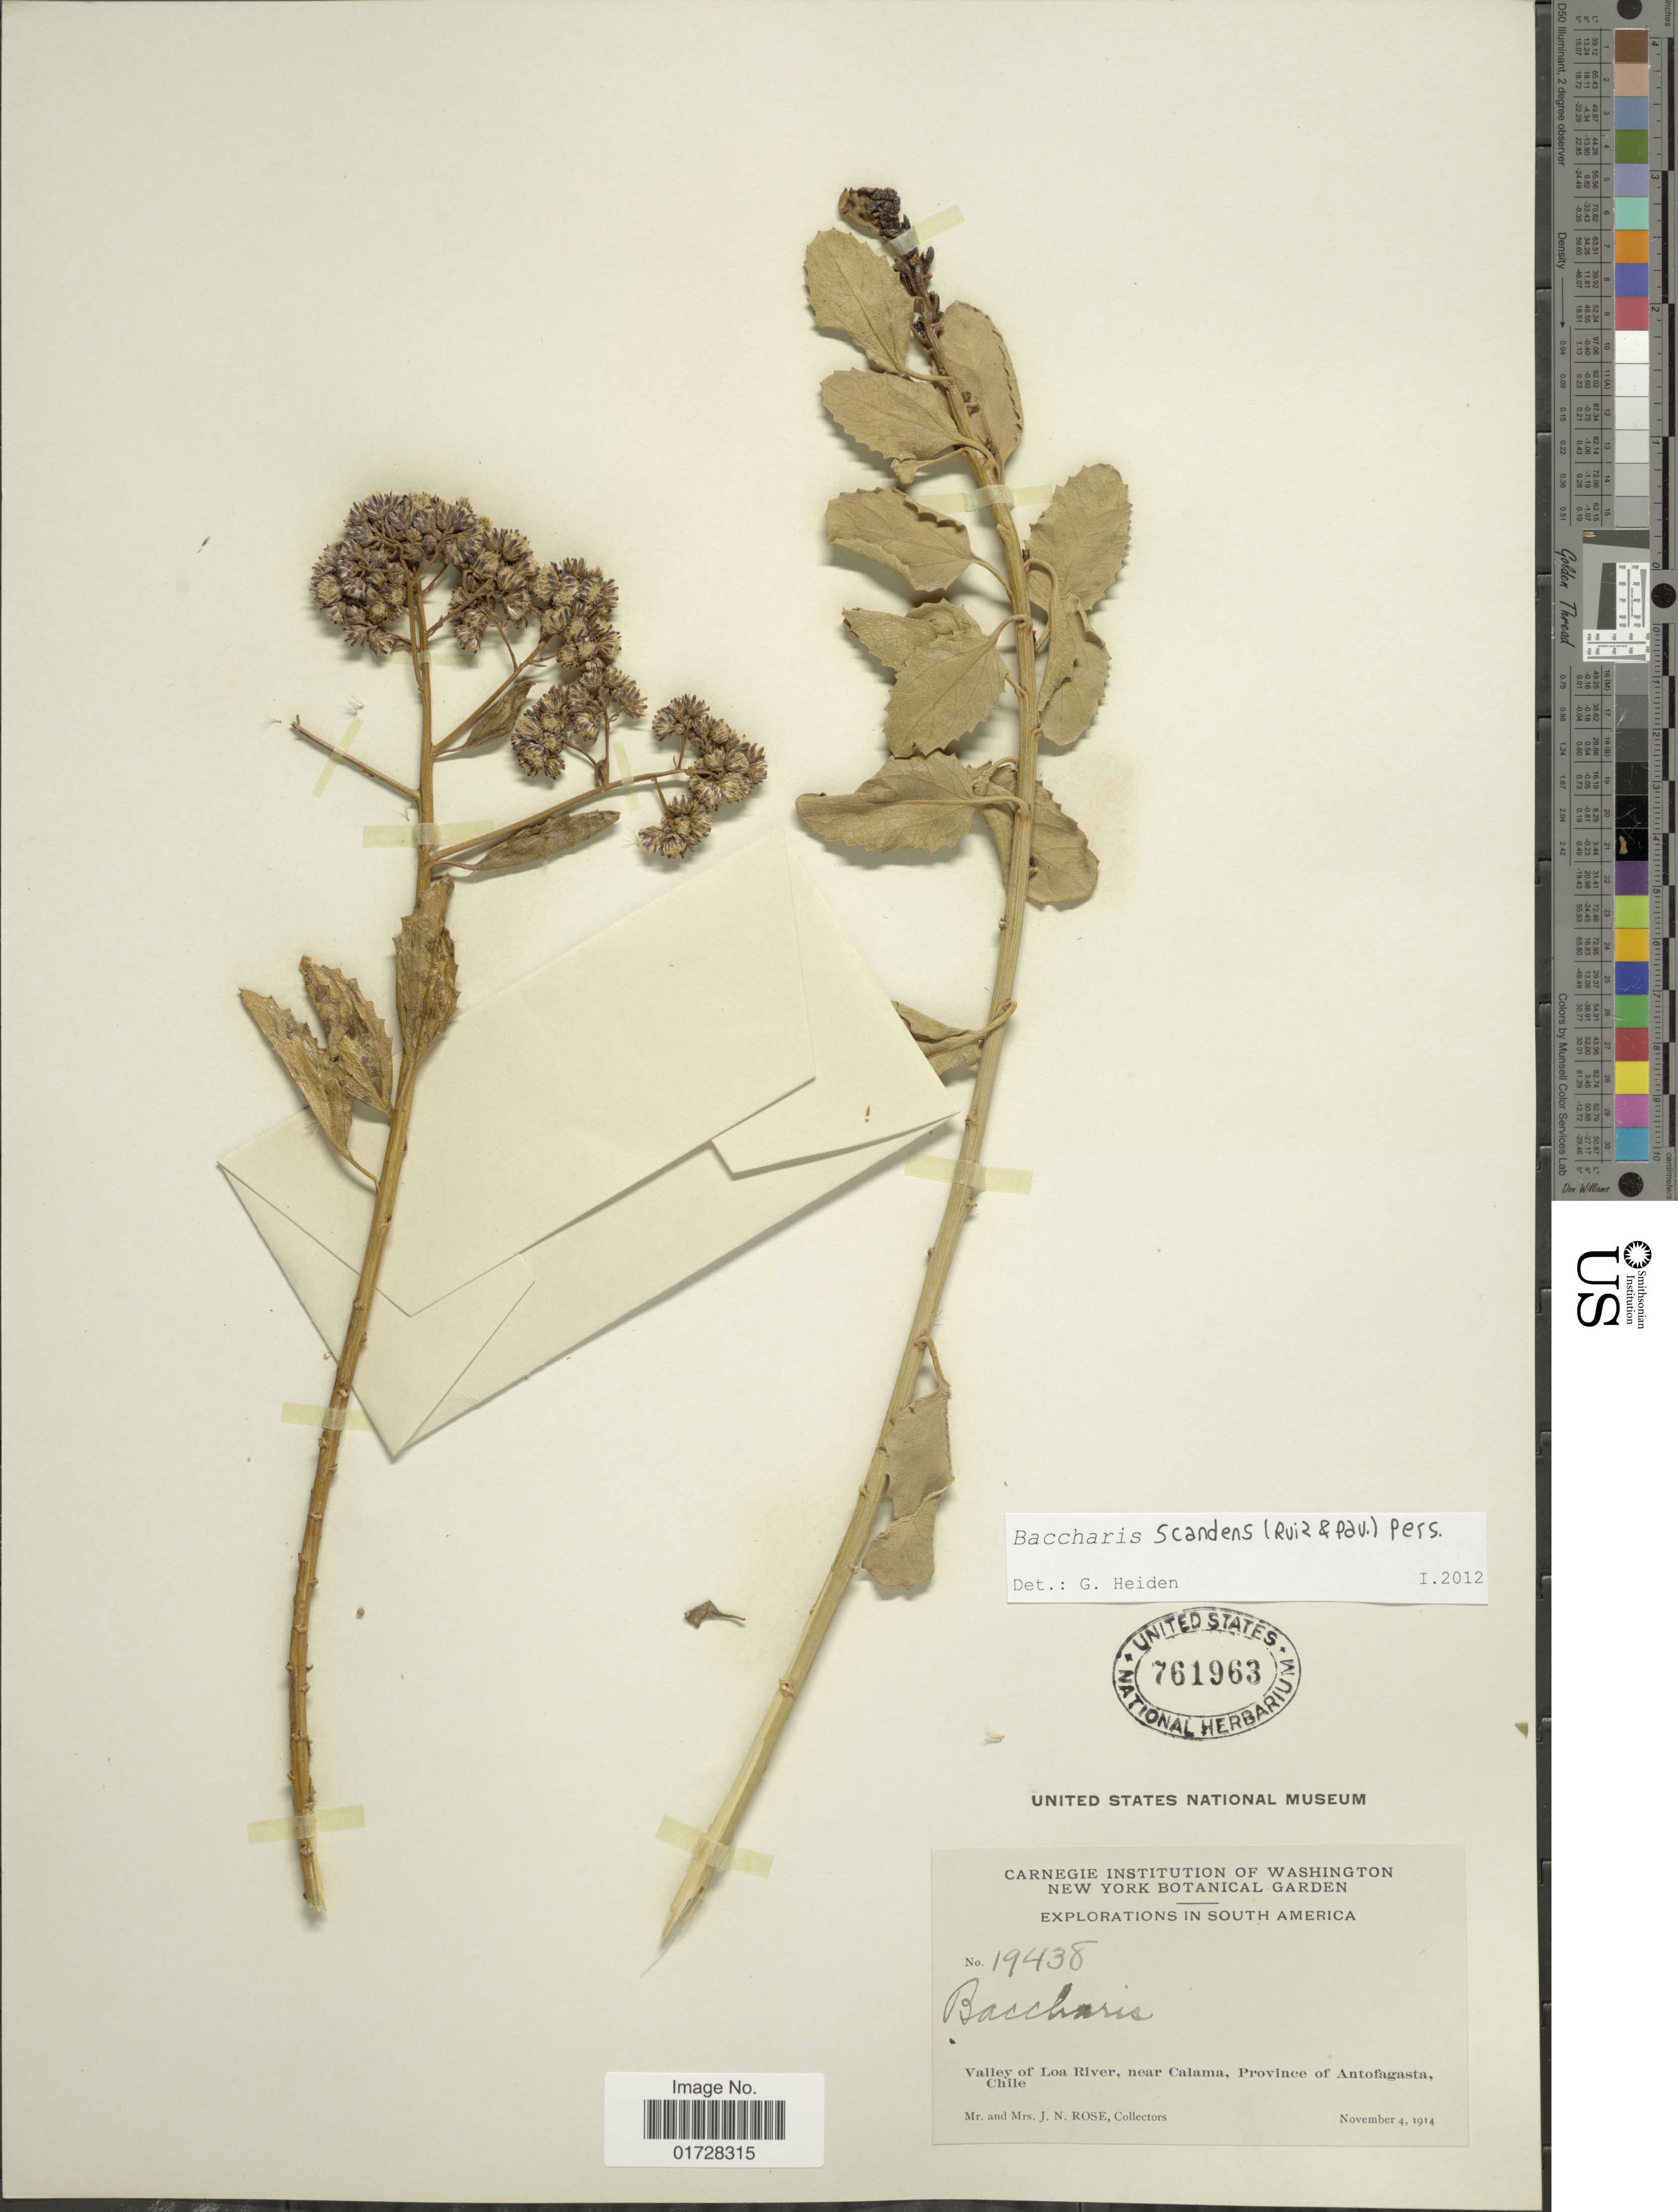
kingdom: Plantae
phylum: Tracheophyta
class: Magnoliopsida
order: Asterales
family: Asteraceae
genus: Baccharis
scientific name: Baccharis scandens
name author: (Ruiz & Pav.) Pers.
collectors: J. N. Rose & L. B. Rose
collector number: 19438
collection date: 1914-11-04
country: Chile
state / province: Antofagasta (II)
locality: South America, Valley of Loa River, near Calama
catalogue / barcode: US 761963